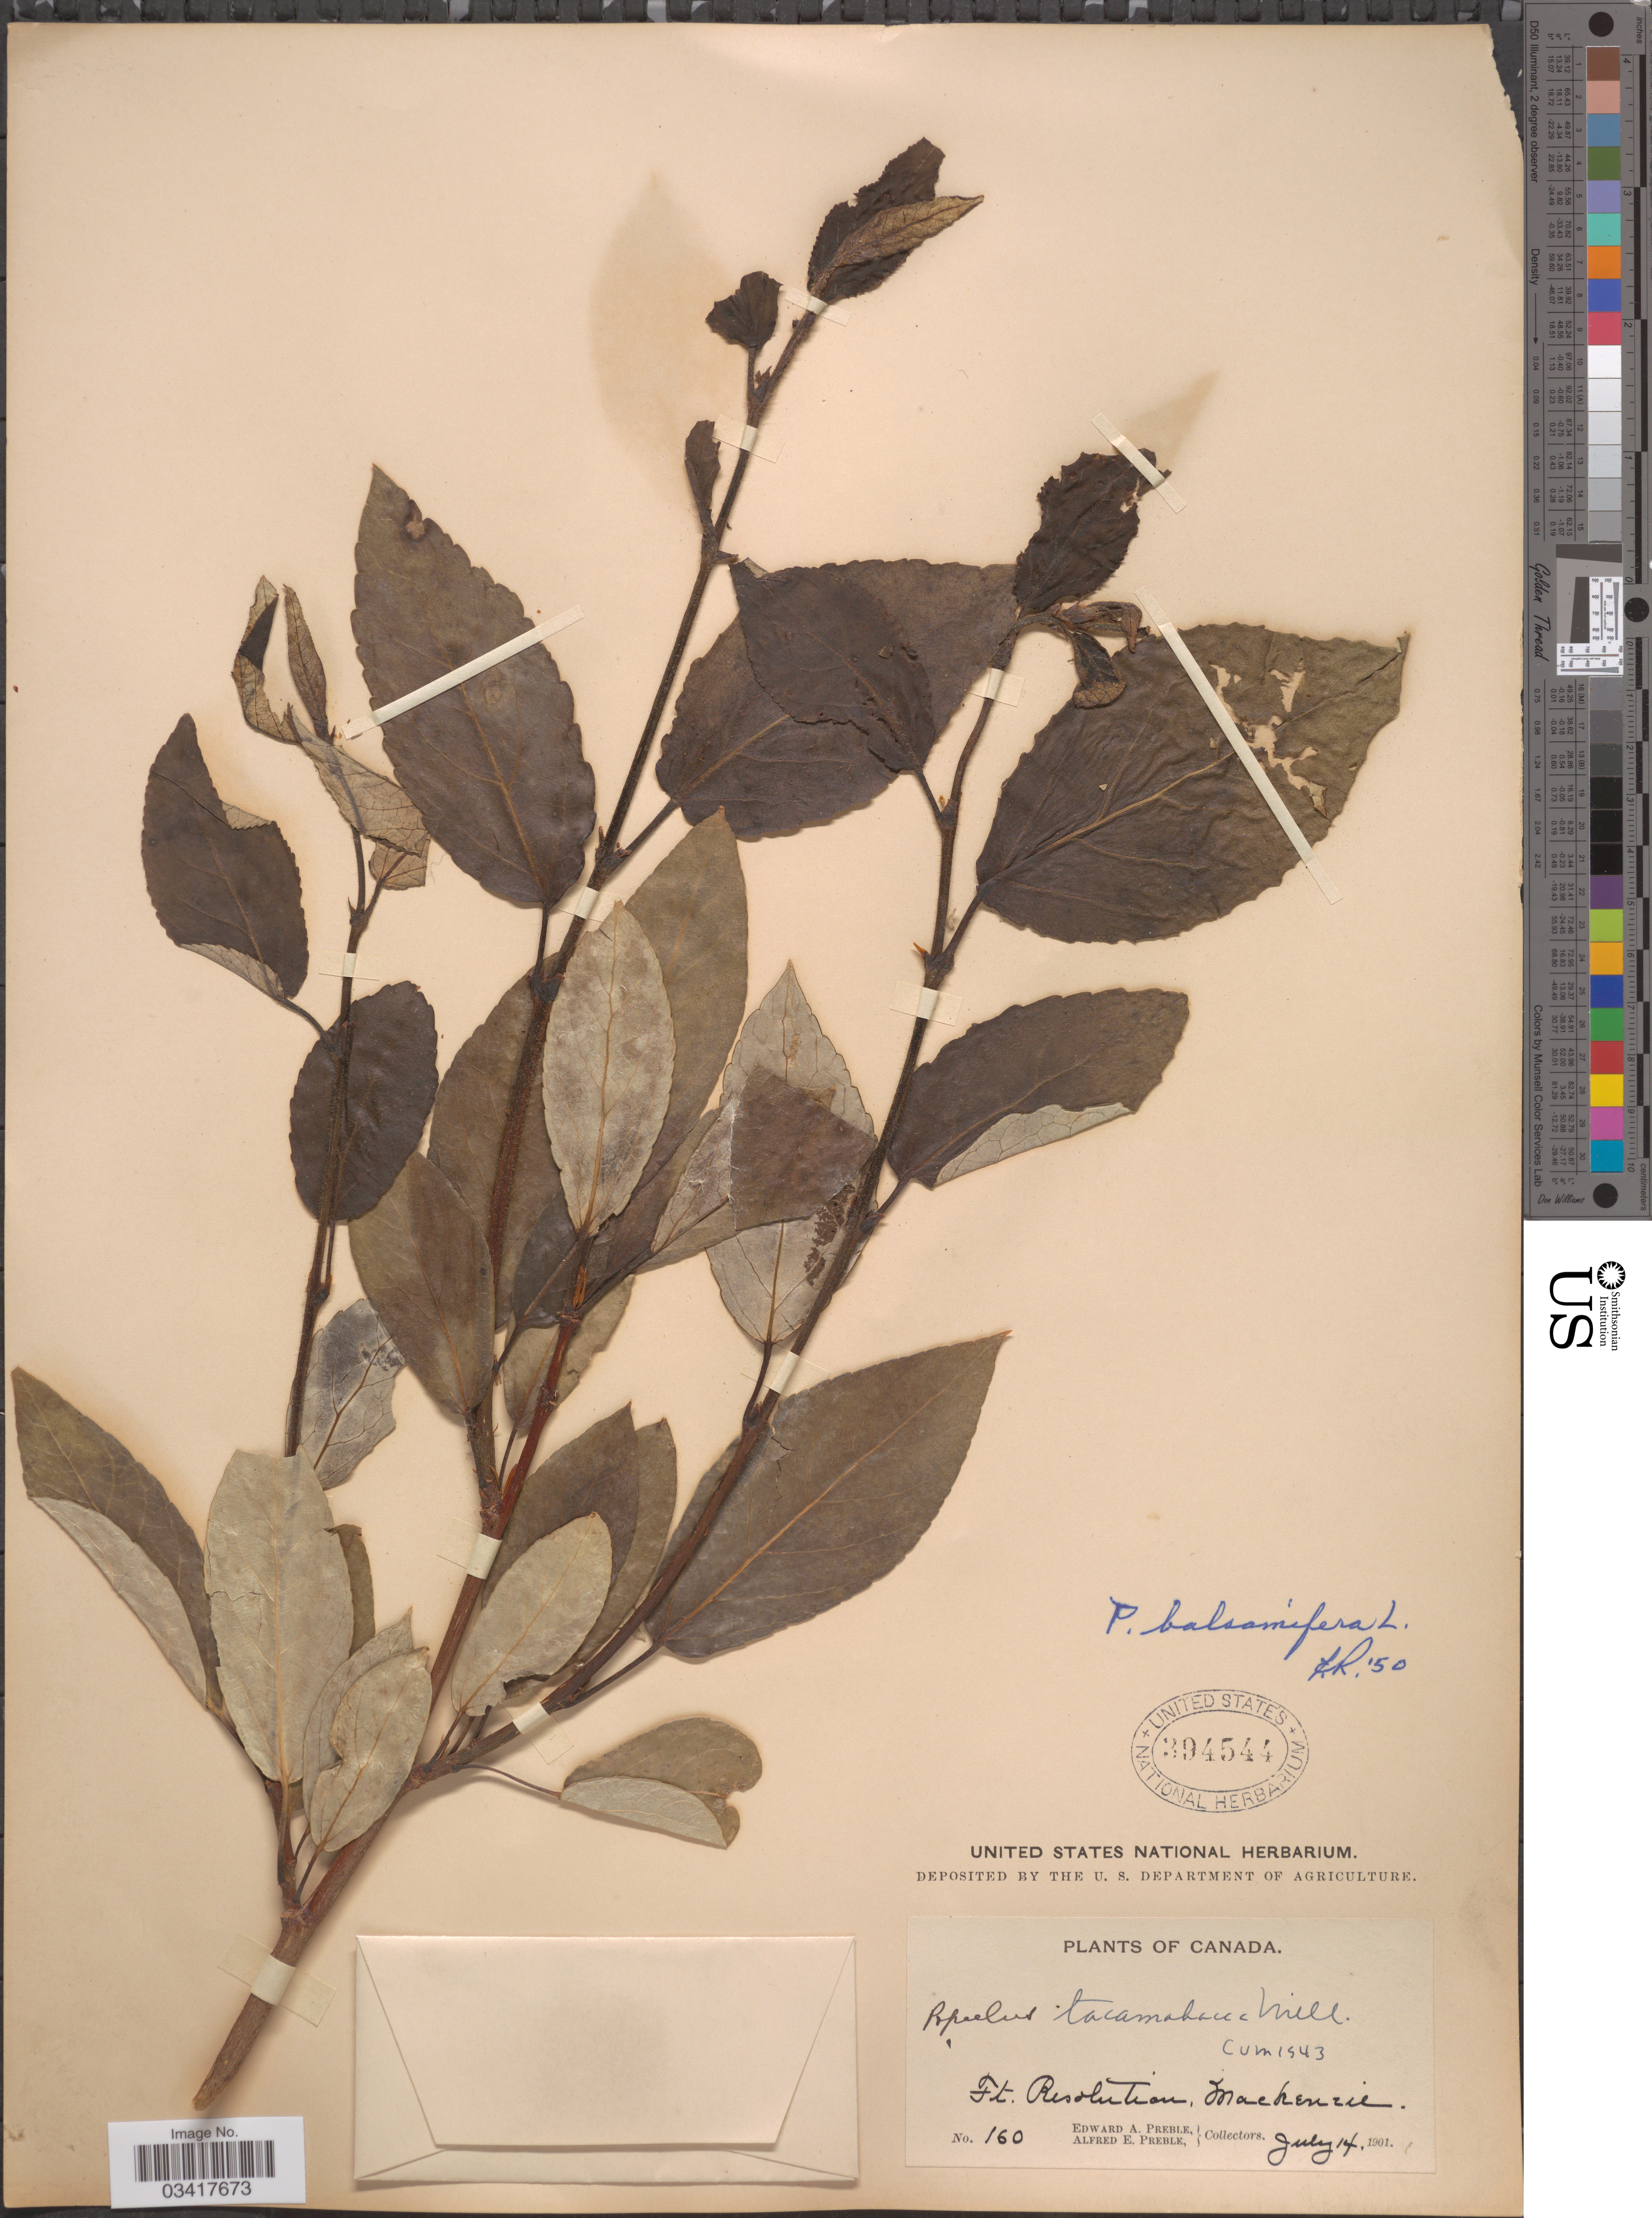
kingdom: Plantae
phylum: Tracheophyta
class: Magnoliopsida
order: Malpighiales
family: Salicaceae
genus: Populus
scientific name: Populus balsamifera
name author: L.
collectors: E. Preble & A. Preble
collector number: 160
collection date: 1901-07-14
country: Canada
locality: Ft. Resolution, Mackenzie.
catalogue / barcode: US 394544